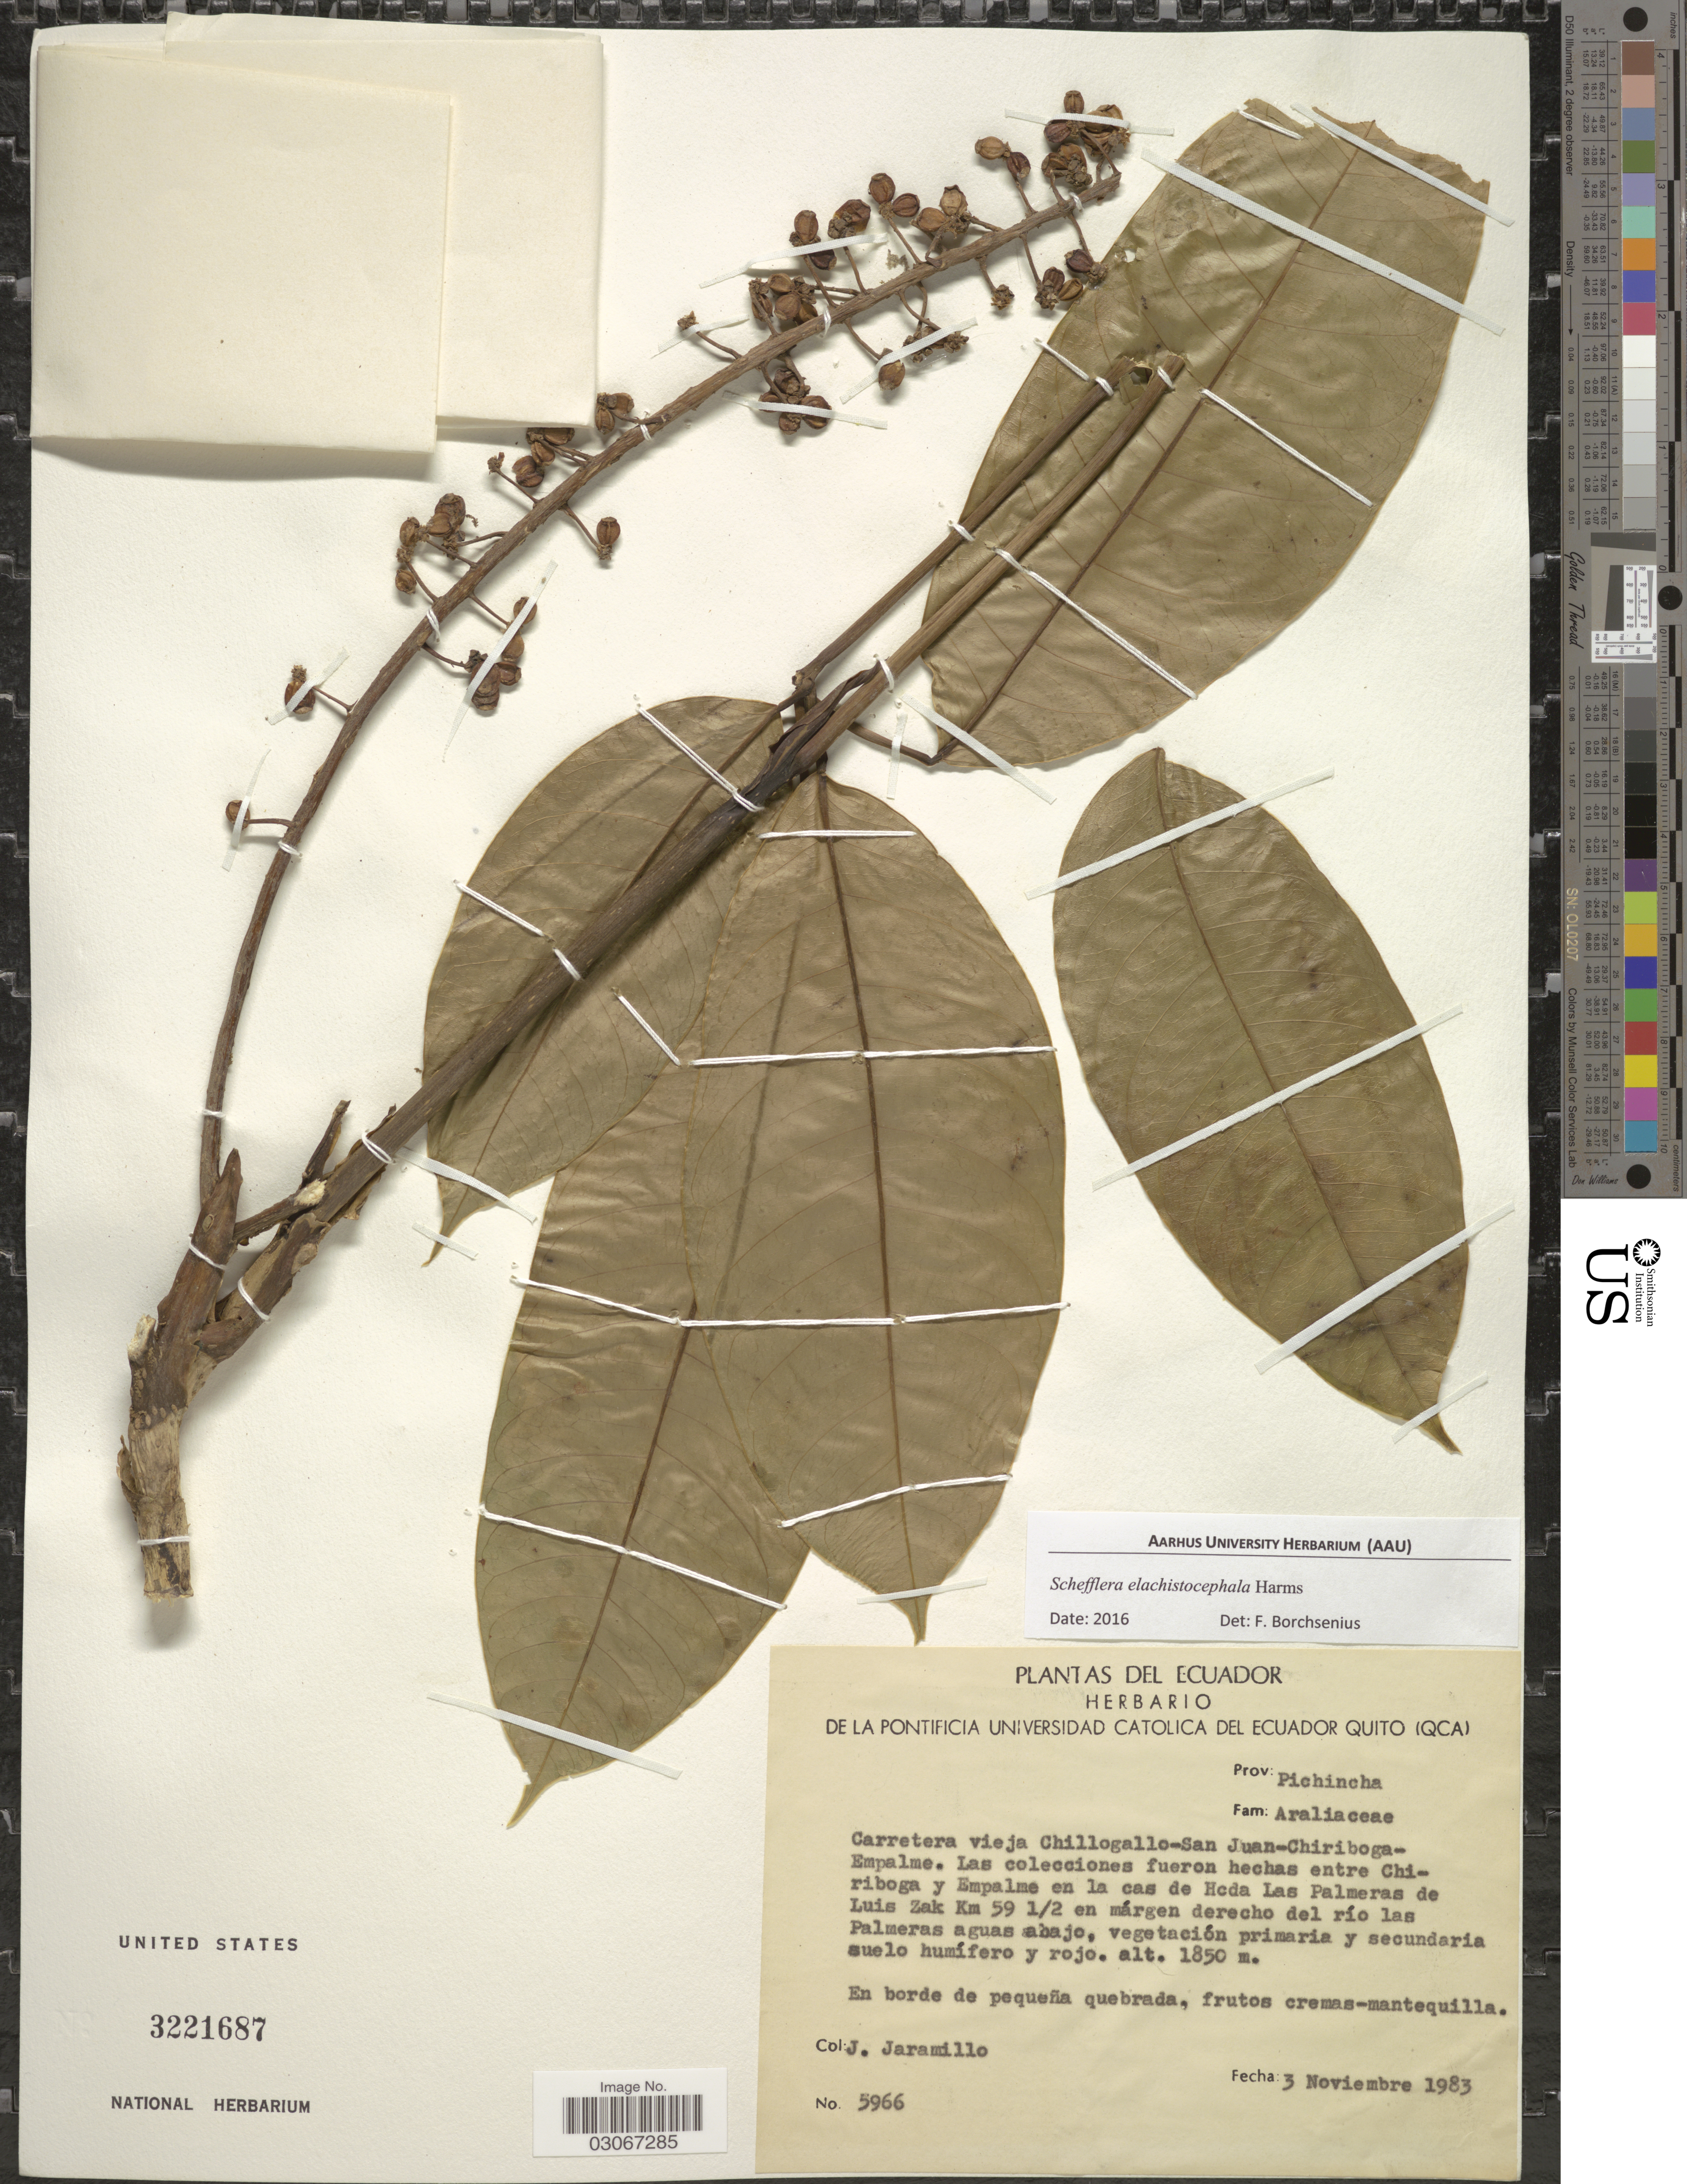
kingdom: Plantae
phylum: Tracheophyta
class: Magnoliopsida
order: Apiales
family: Araliaceae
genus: Schefflera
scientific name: Schefflera elachistocephala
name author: Harms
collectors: J. Jaramillo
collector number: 5966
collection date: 1983-11-03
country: Ecuador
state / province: Pichincha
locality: Carretera vieja Chillogallo-San Juan-Chiriboga-Empalme, Las colecciones fueron hechas entre Chiriboga y Empalme en la cas de Hoda Las Palmeras de Luis Zak Km 59 ½ en márgen derecho del río las Palmeras aguas abajo.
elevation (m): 1850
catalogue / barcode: US 3221687